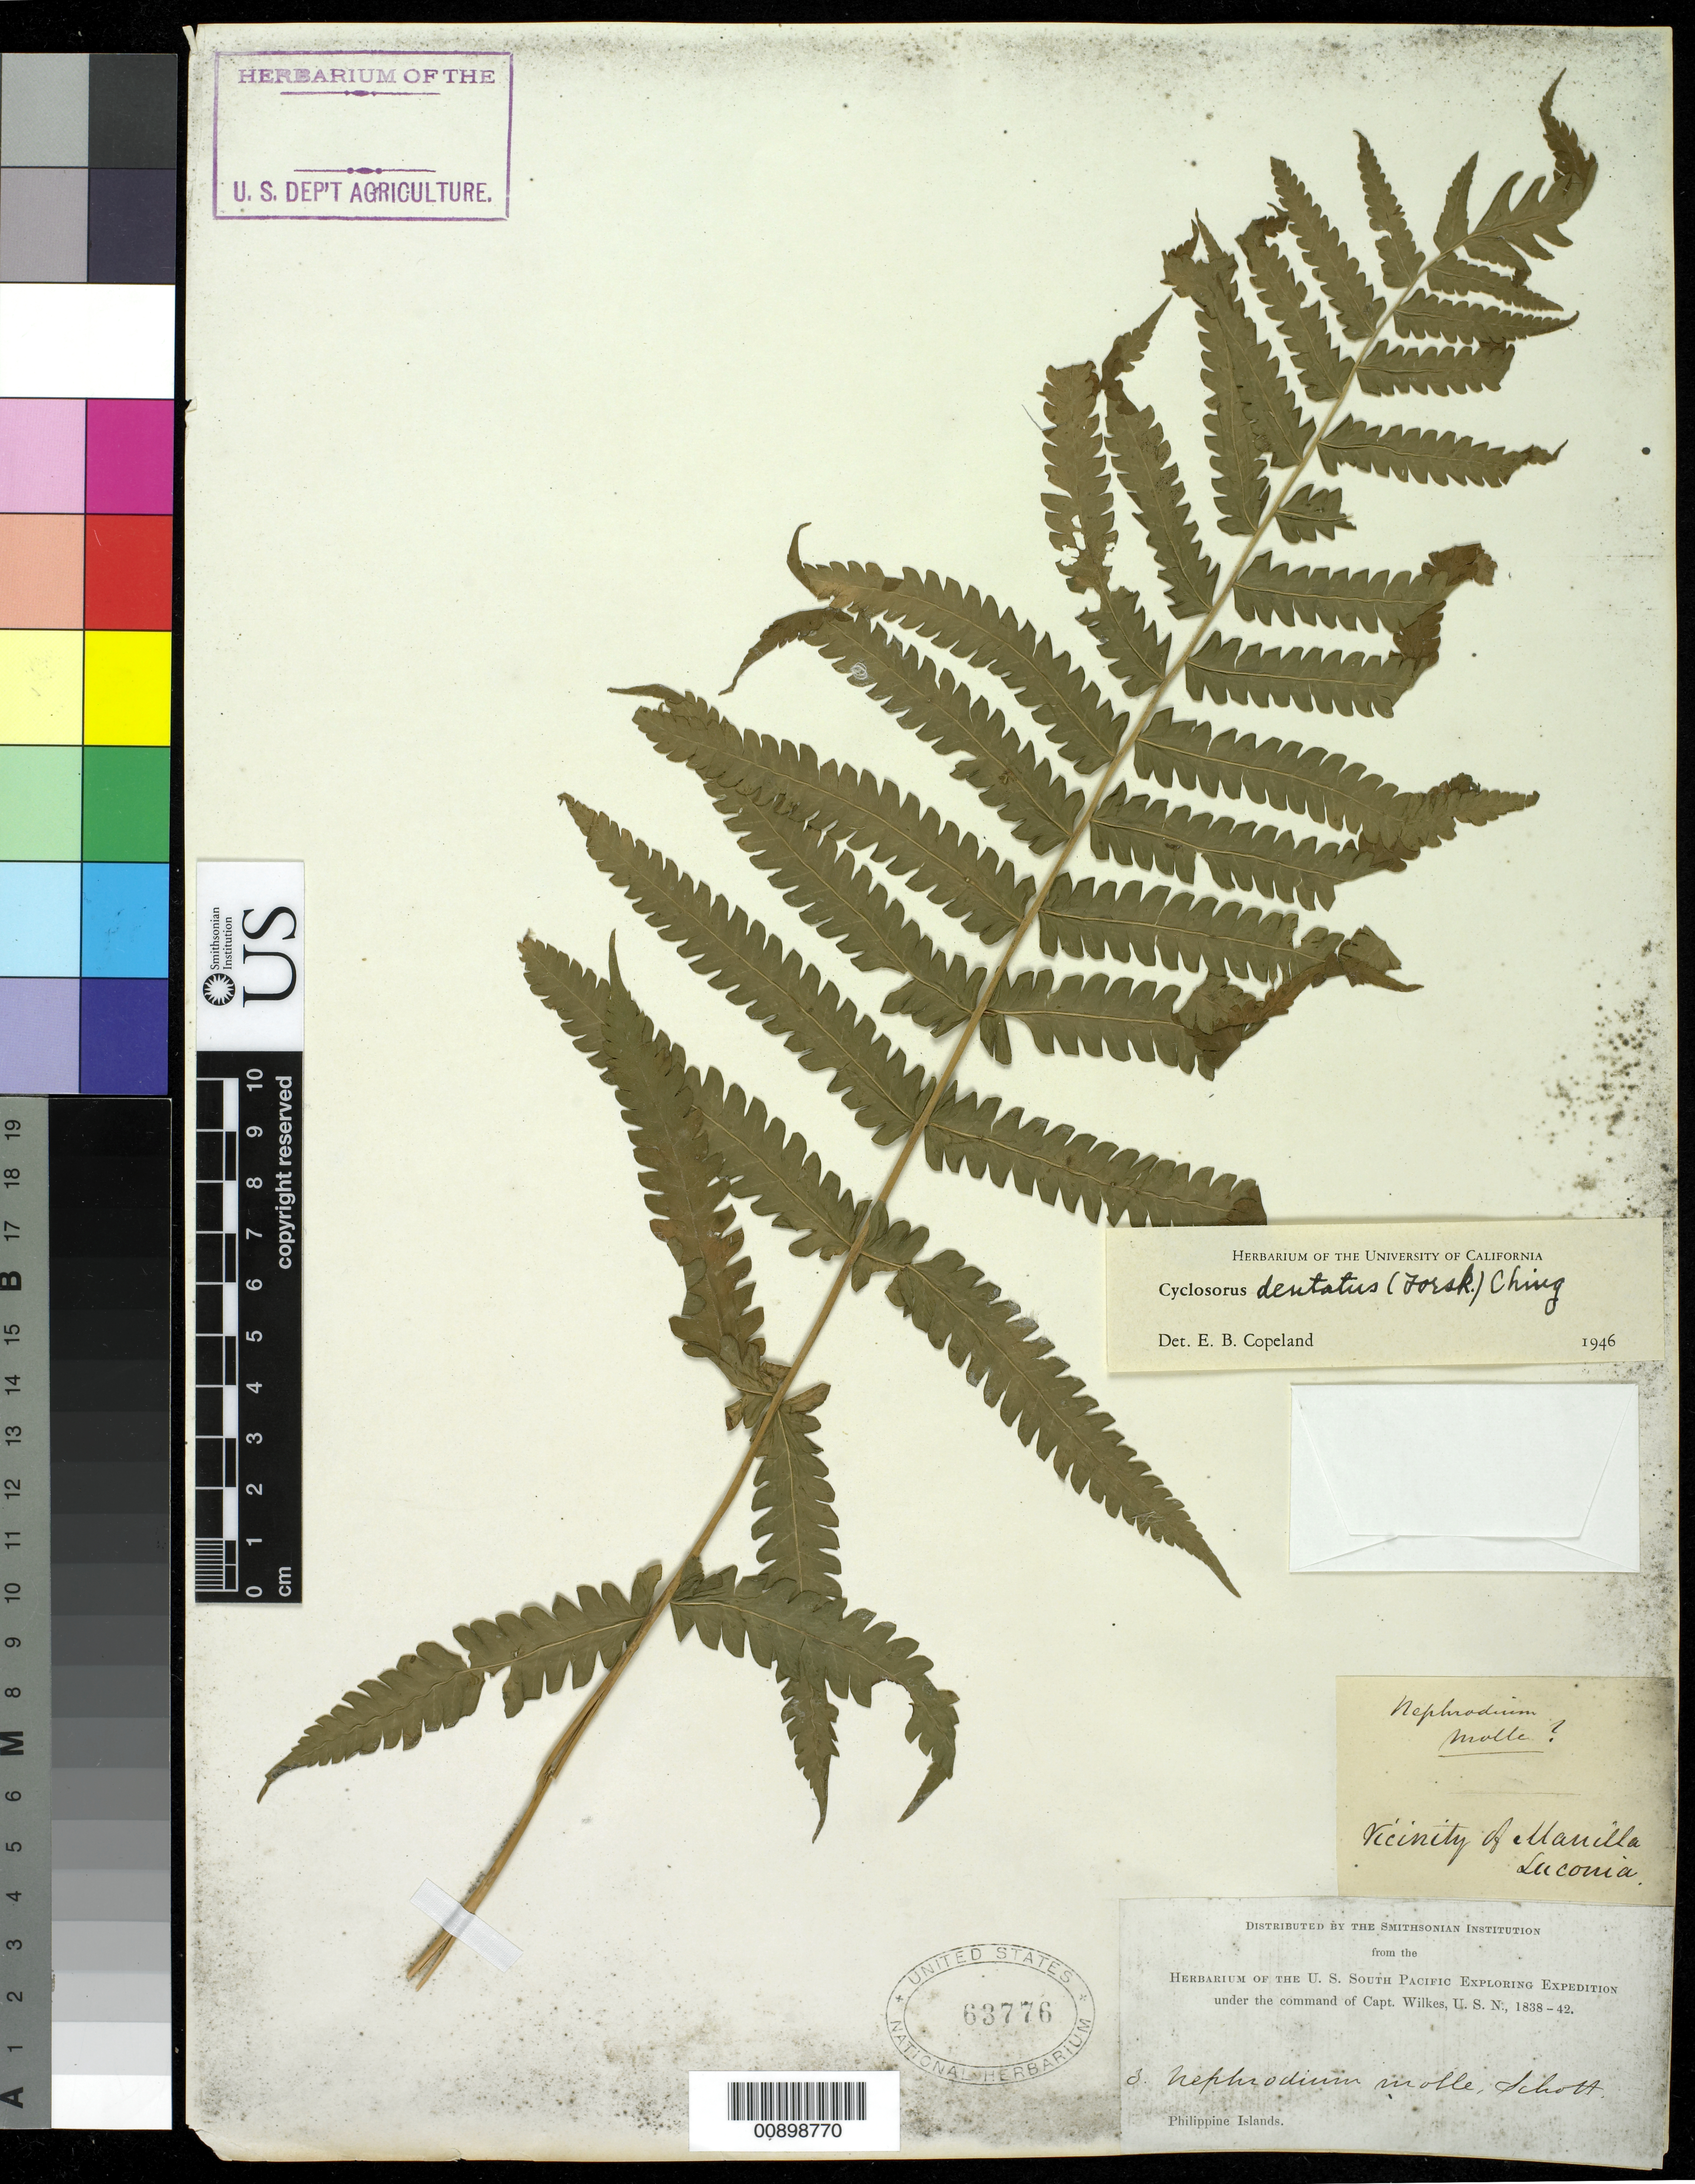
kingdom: Plantae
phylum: Tracheophyta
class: Polypodiopsida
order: Polypodiales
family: Thelypteridaceae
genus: Christella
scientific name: Christella dentata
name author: (Forssk.) Brownsey & Jermy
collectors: Wilkes Explor. Exped.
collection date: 1838/1842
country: Philippines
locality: Philippines Islands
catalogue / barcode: US 63776